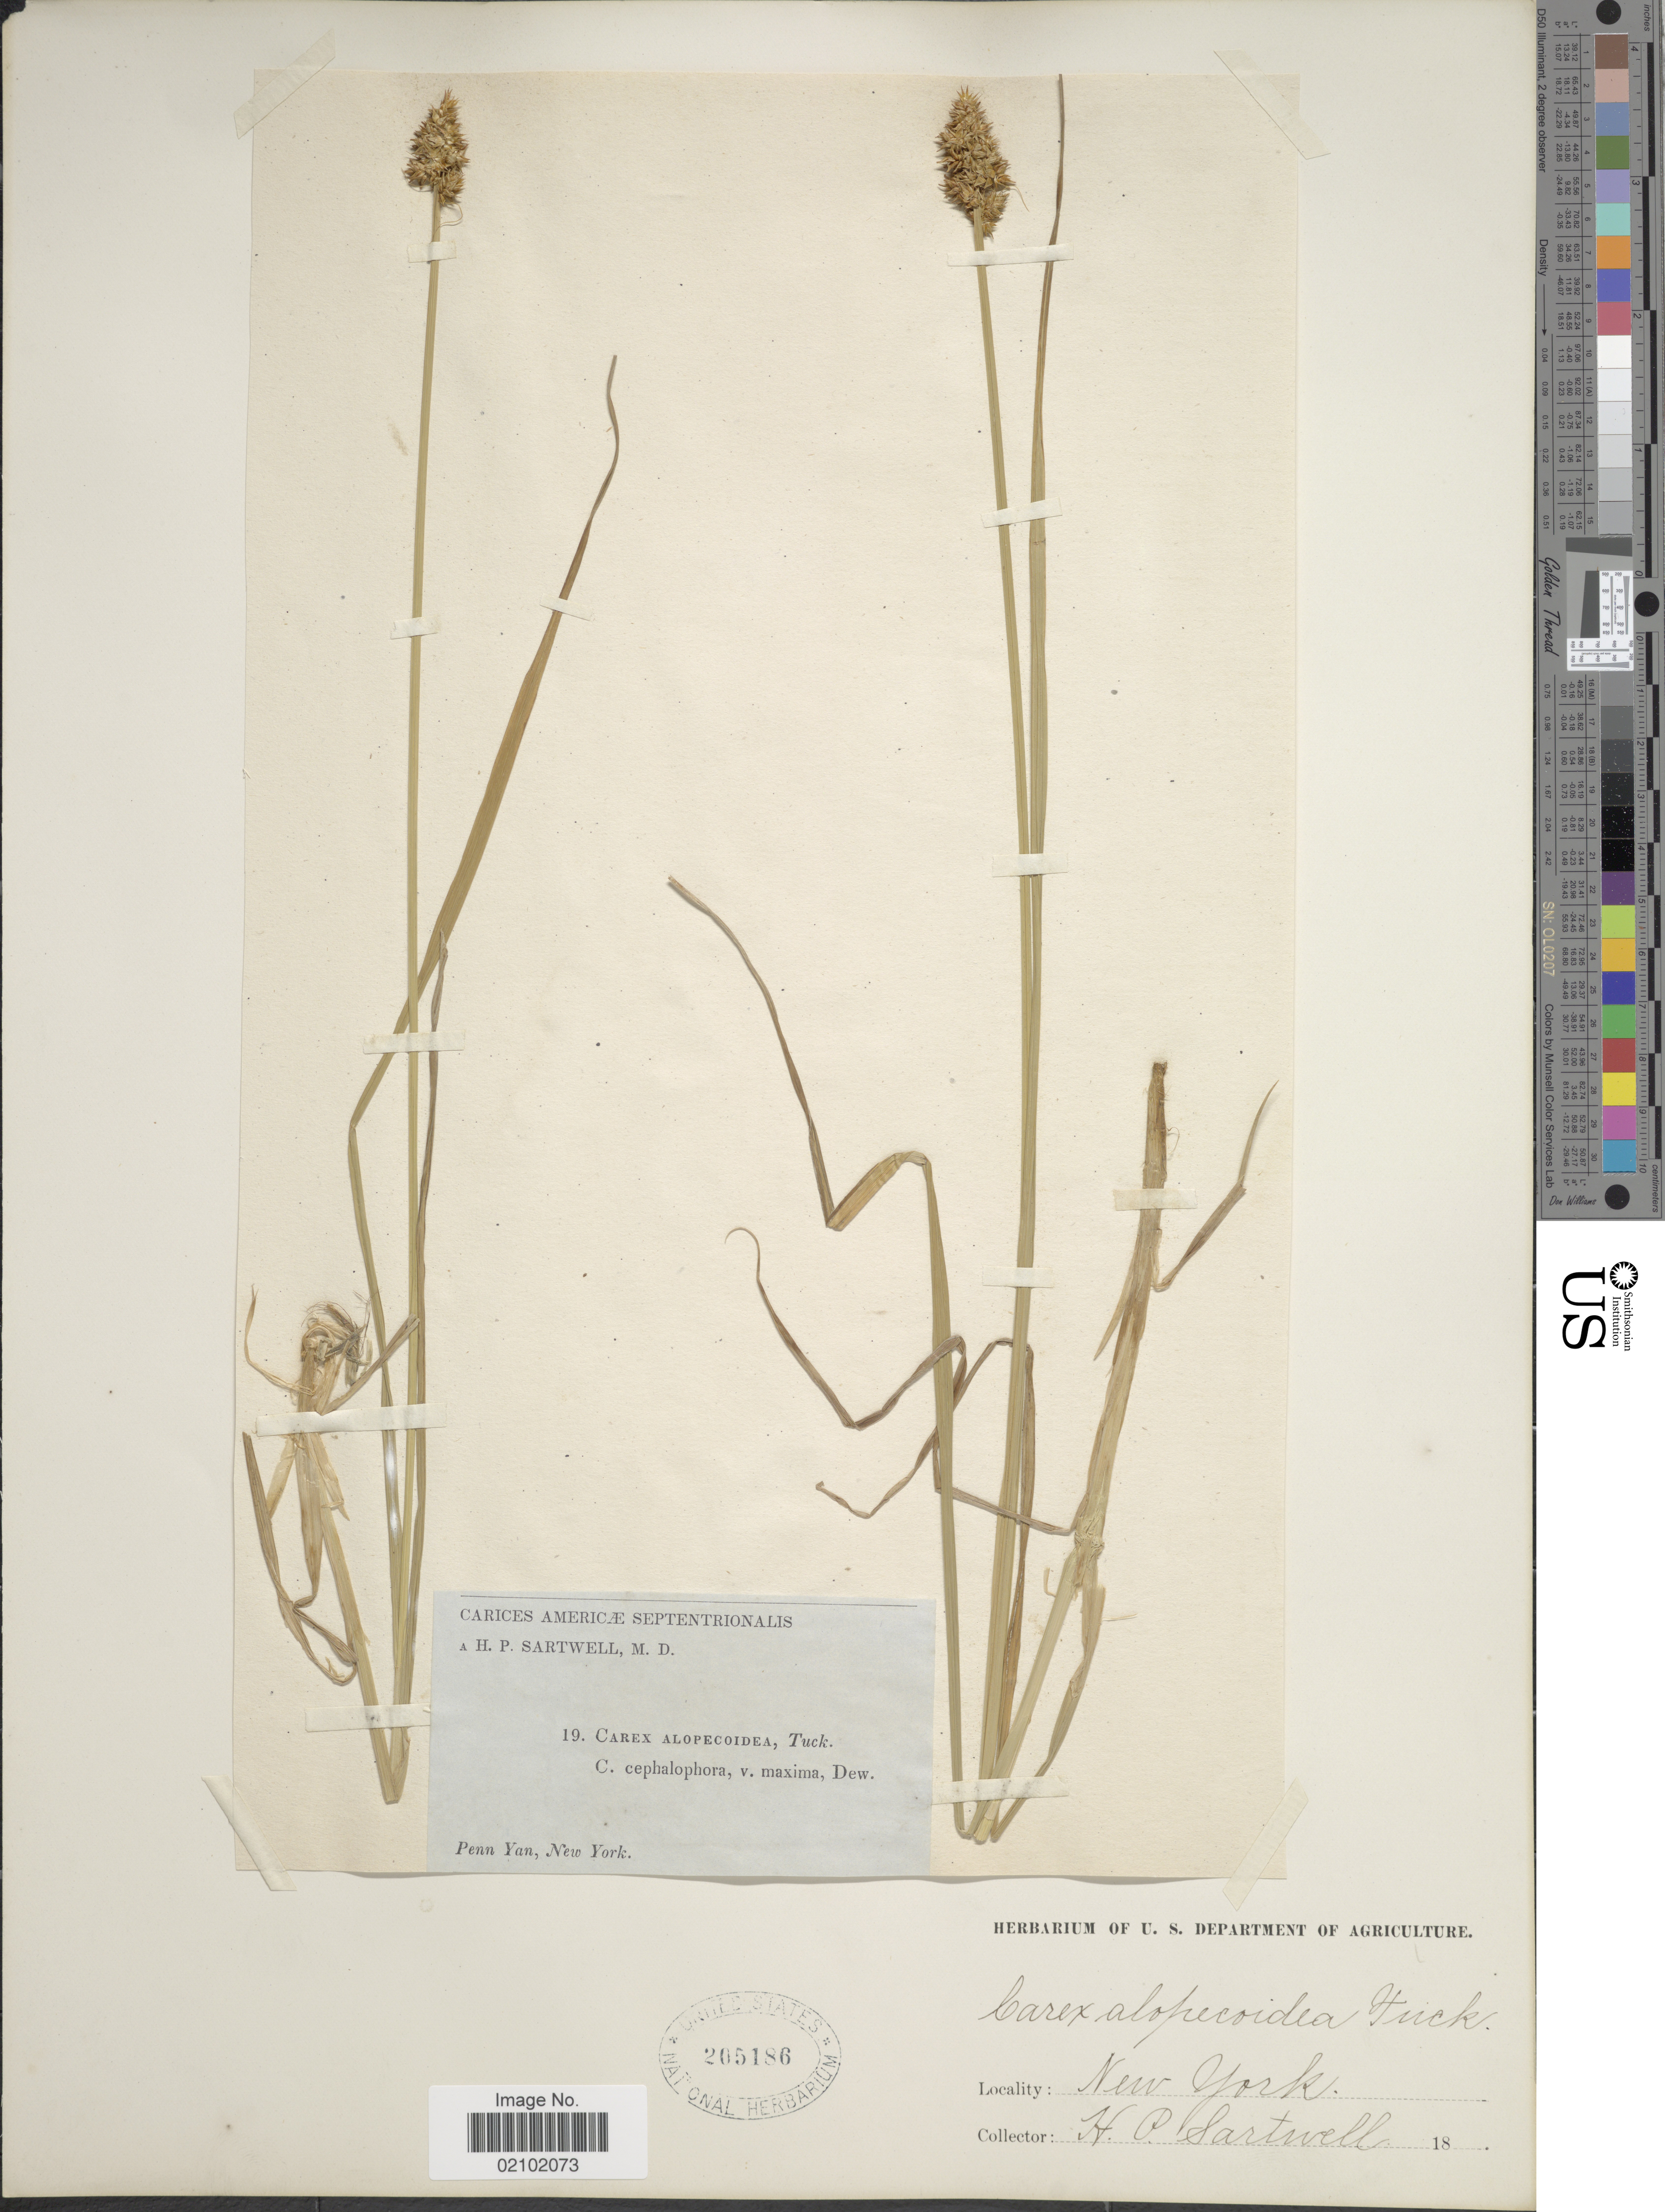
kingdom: Plantae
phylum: Tracheophyta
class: Liliopsida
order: Poales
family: Cyperaceae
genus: Carex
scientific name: Carex alopecoidea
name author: Tuck.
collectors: H. P. Sartwell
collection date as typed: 18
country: United States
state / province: New York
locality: Penn Yan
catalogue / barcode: US 205186